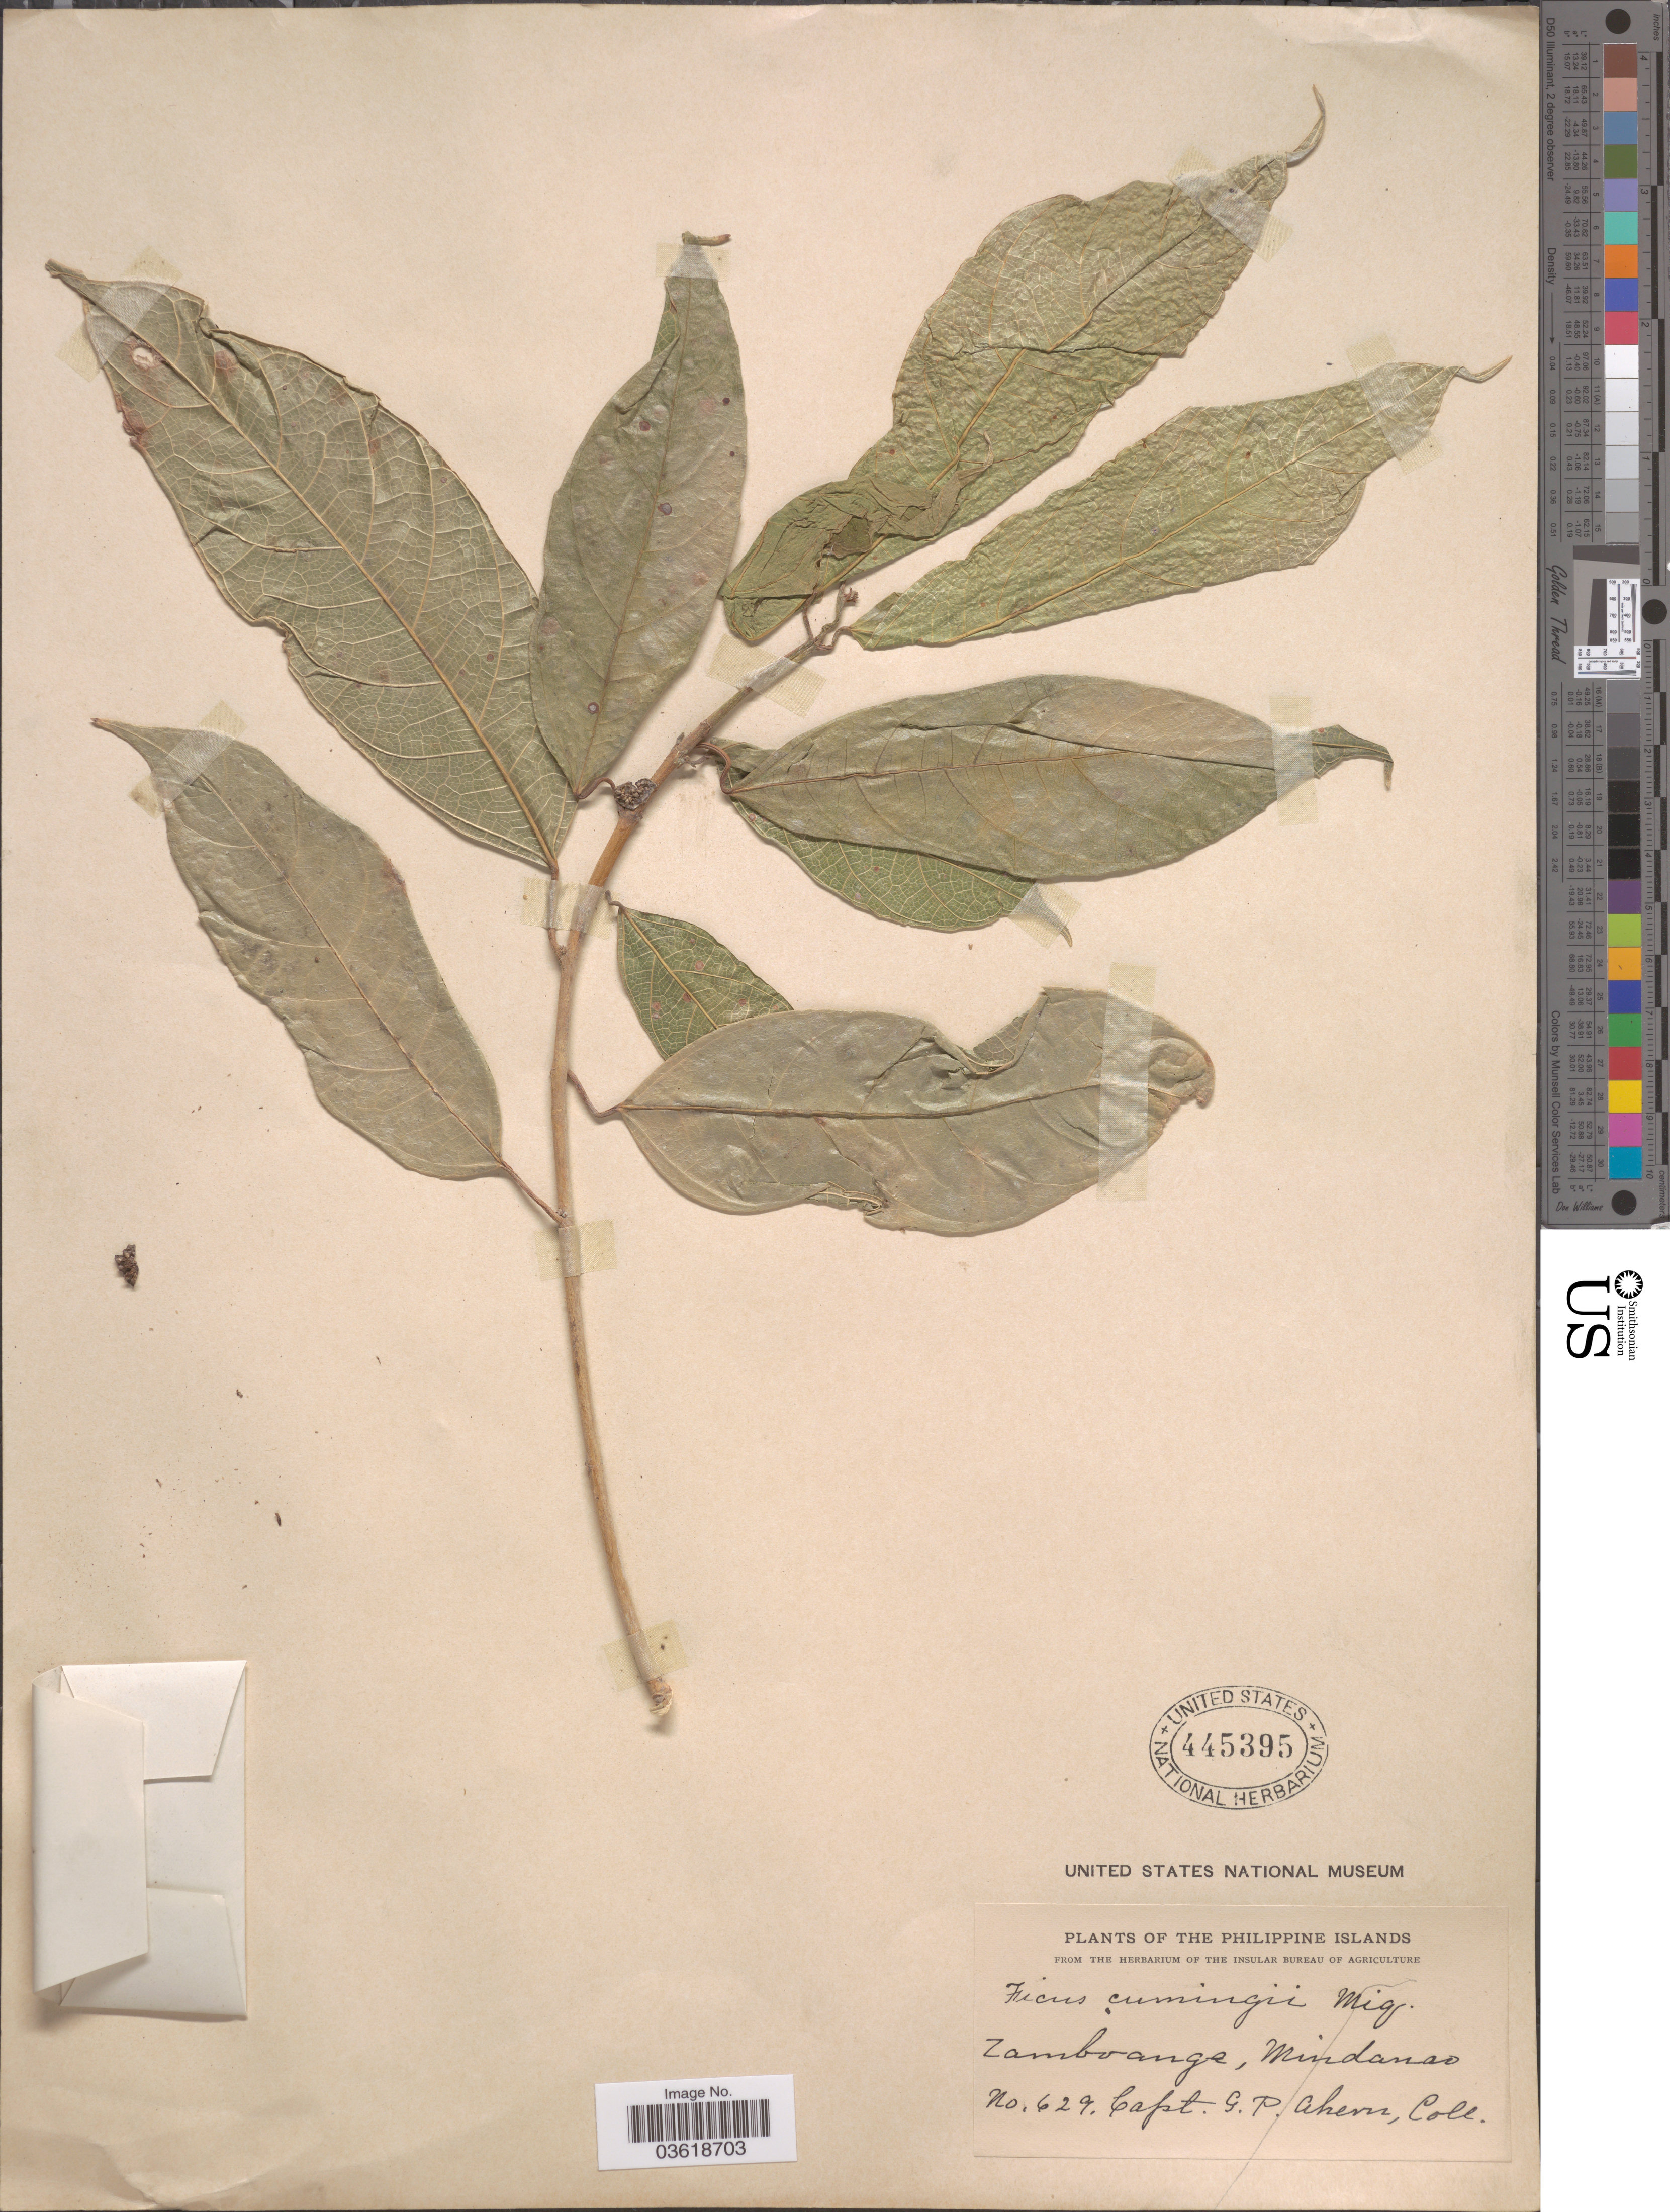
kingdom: Plantae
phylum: Tracheophyta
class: Magnoliopsida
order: Rosales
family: Moraceae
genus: Ficus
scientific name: Ficus cumingii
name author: Miq.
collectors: G. Ahern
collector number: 629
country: Philippines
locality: Philippine Islands. Zamboanga, Mindanao.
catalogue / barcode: US 445395